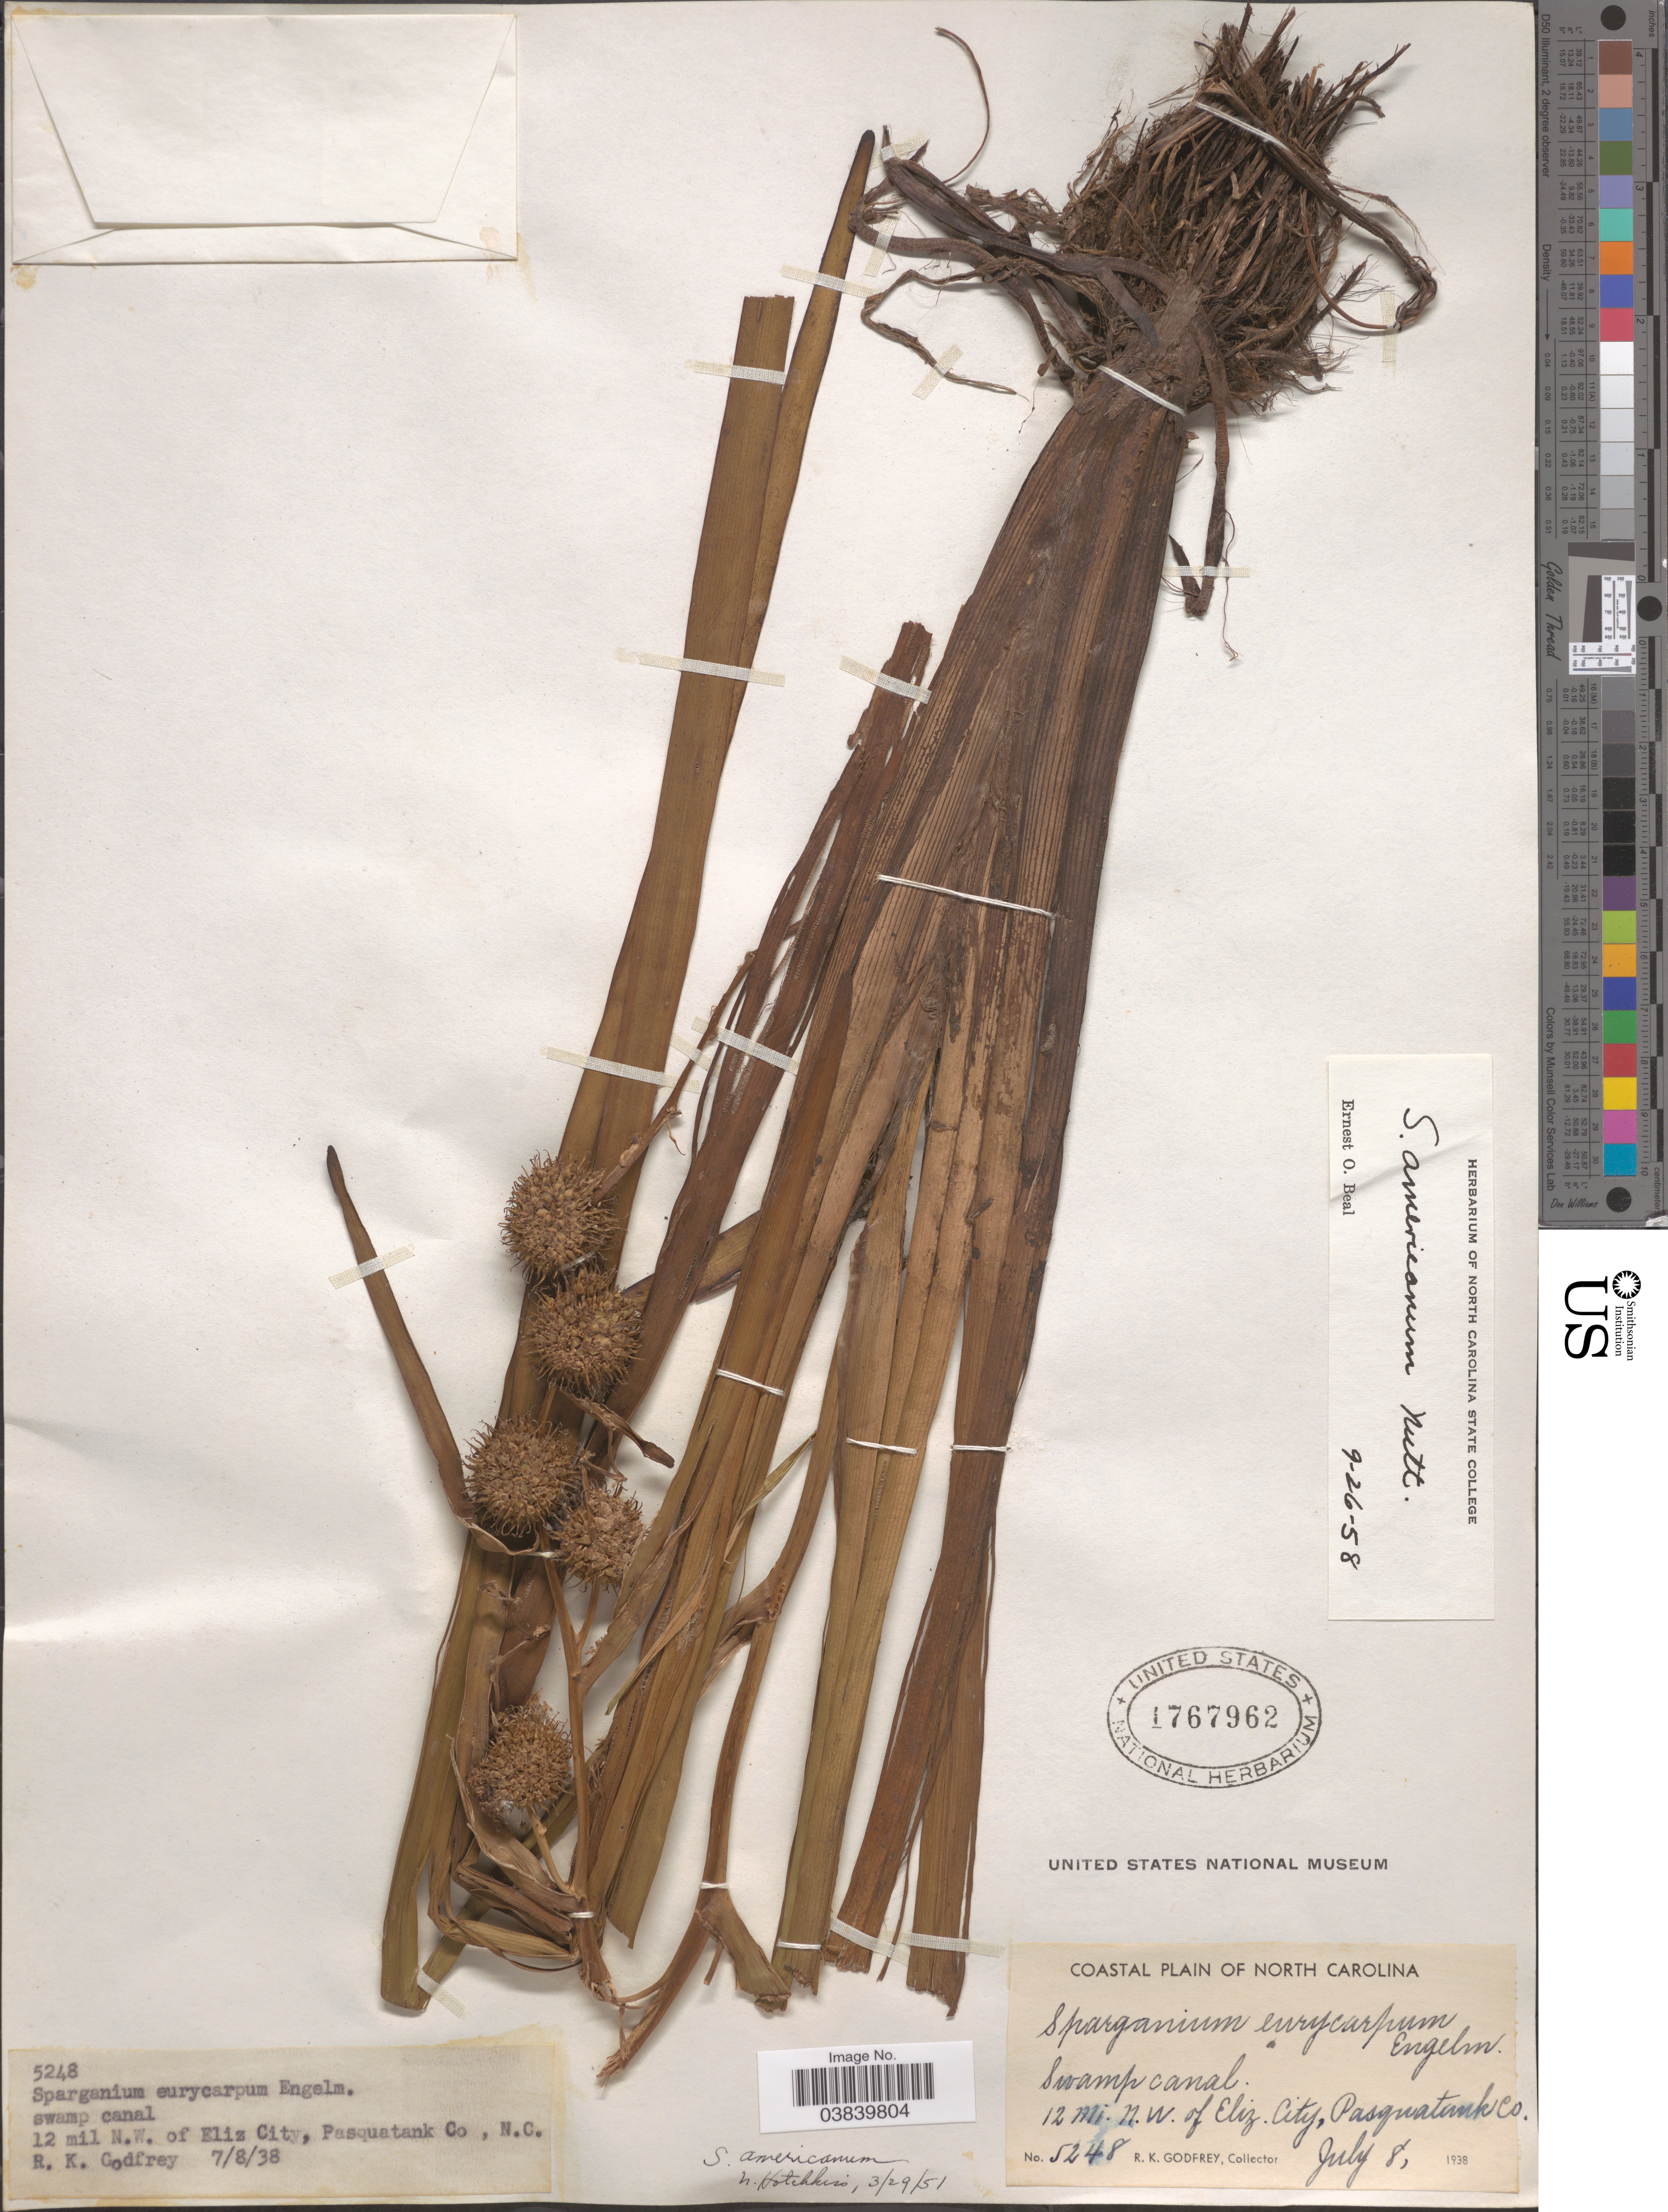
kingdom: Plantae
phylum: Tracheophyta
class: Liliopsida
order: Poales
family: Typhaceae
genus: Sparganium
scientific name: Sparganium americanum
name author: Nutt.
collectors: R. K. Godfrey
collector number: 5248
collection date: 1938-07-08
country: United States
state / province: North Carolina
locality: Coastal plain of North Carolina. Swamp canal. 12 mi. N.W. of Eliz. City, Pasquatank Co.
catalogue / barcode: US 1767962